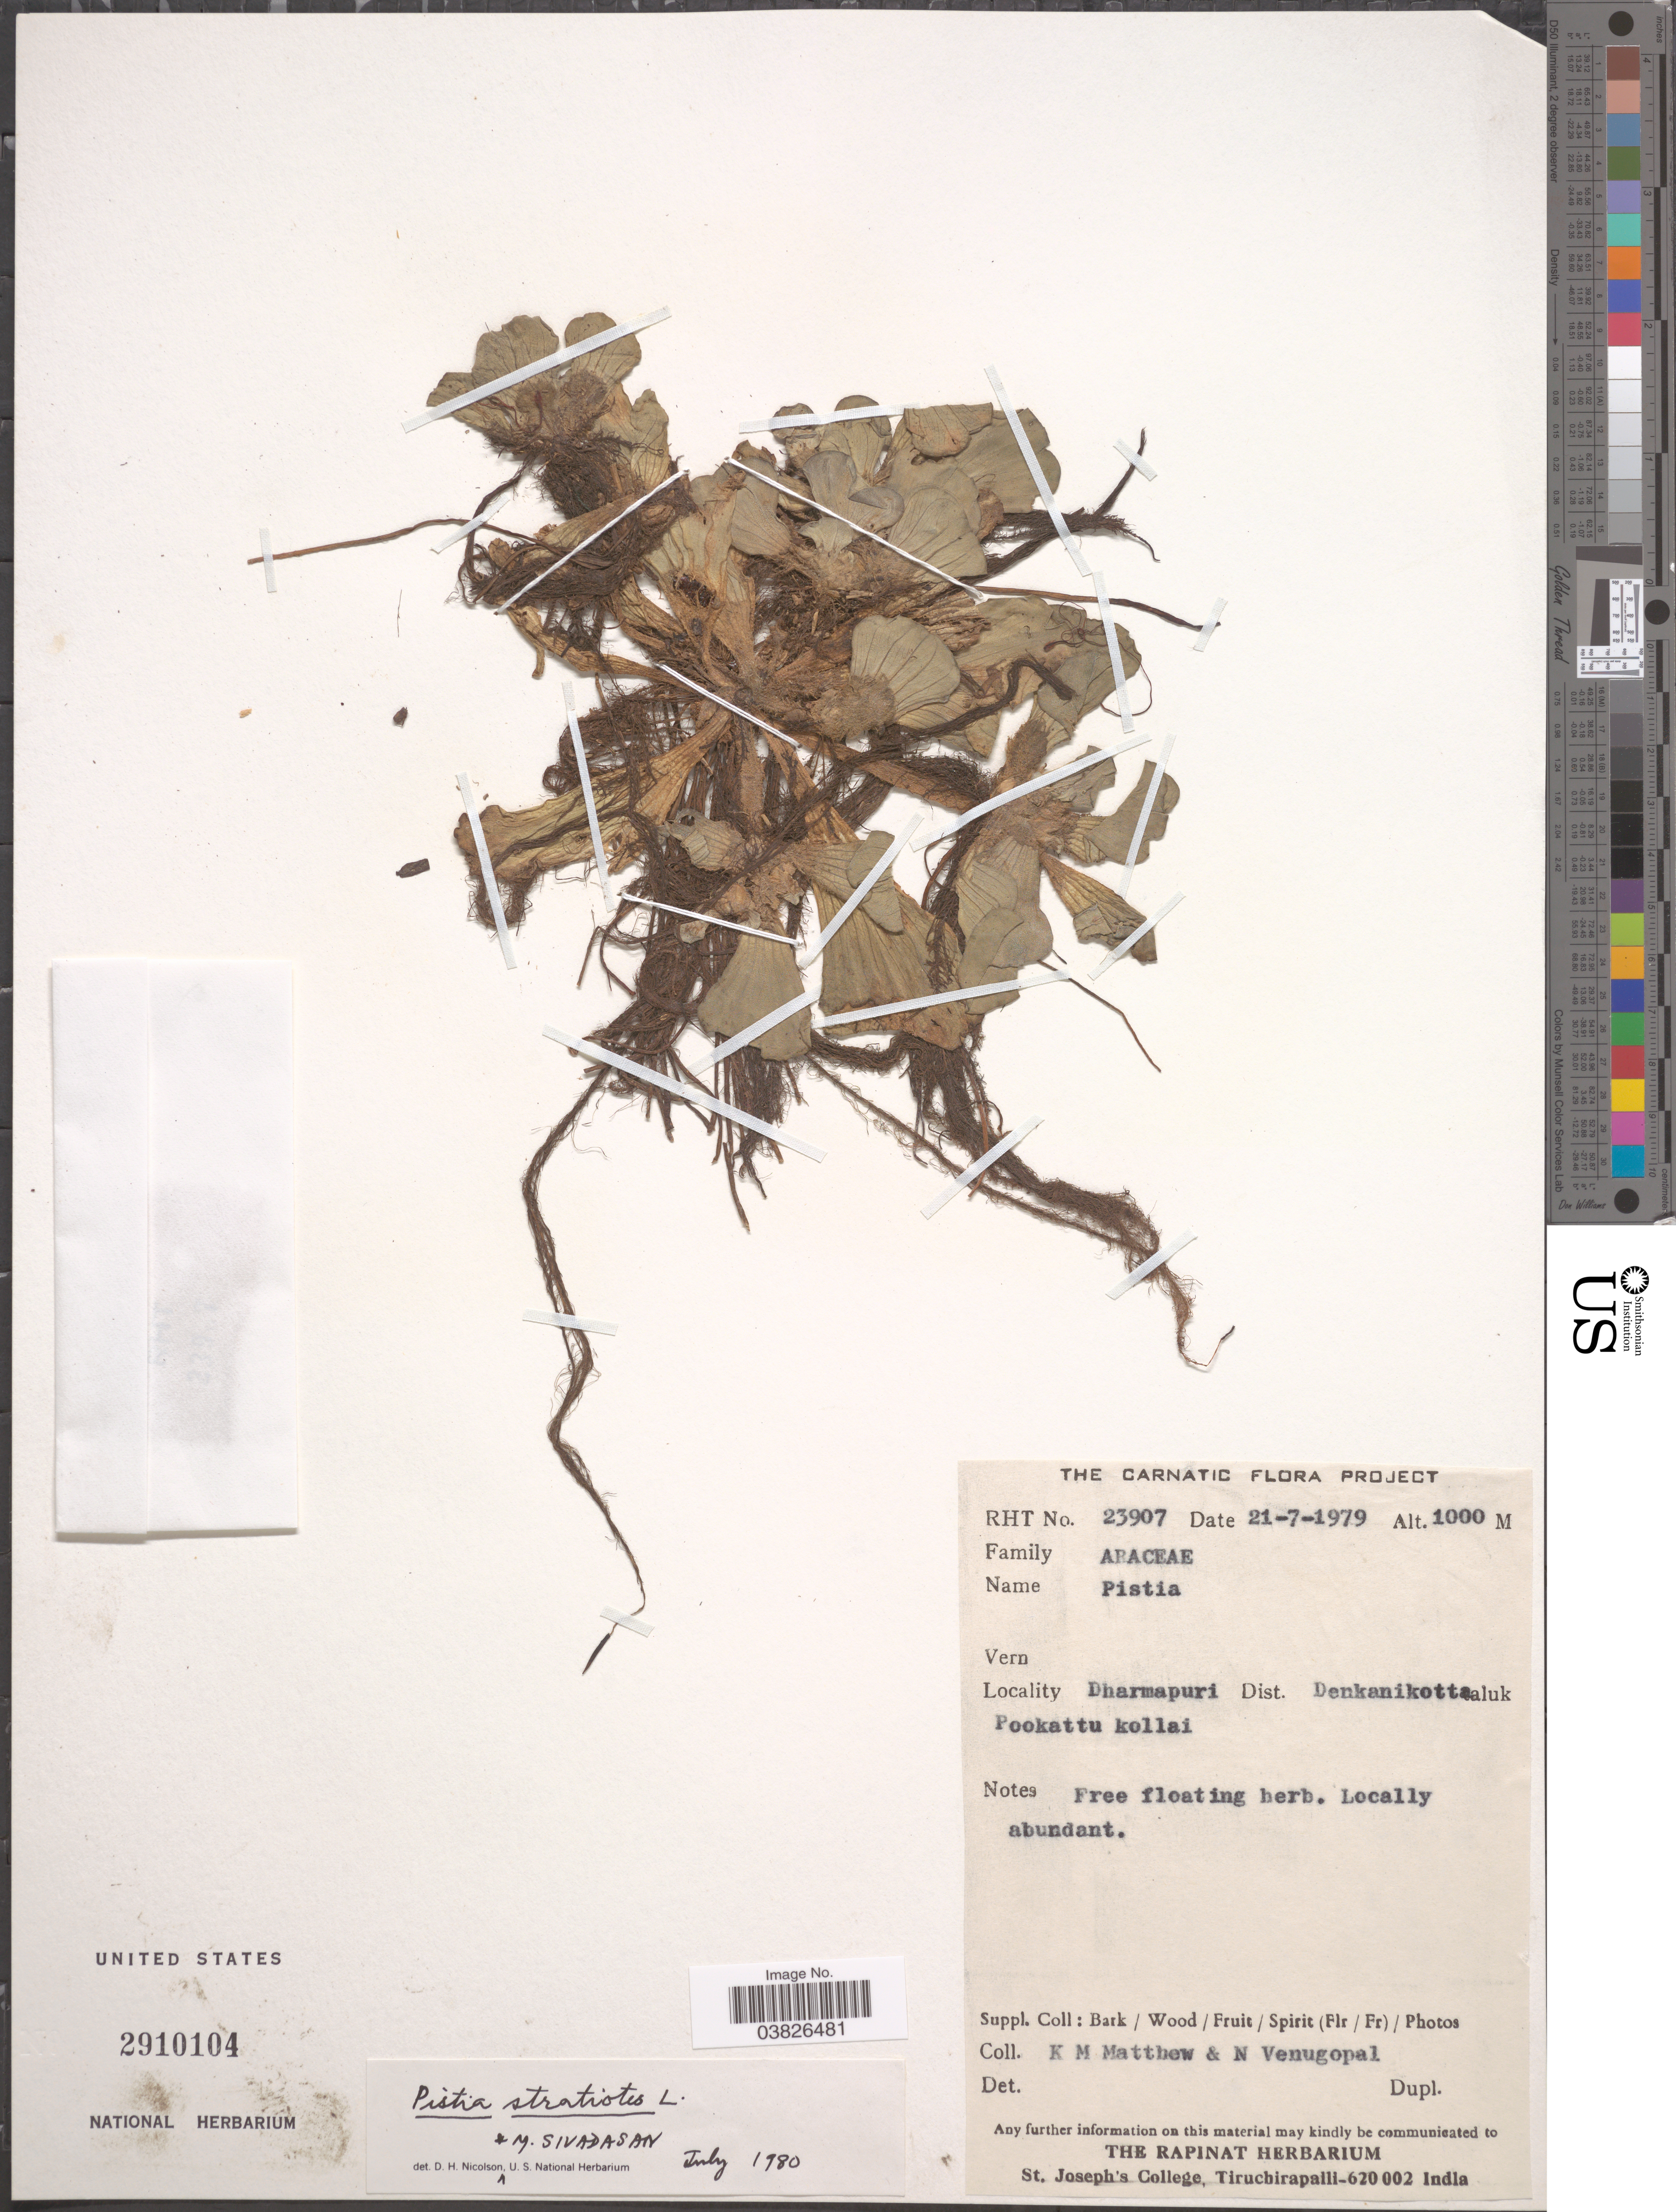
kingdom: Plantae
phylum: Tracheophyta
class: Liliopsida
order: Alismatales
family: Araceae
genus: Pistia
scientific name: Pistia stratiotes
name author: L.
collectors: K. M. Matthew & N. Venugopal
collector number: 23907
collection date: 1979-07-21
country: India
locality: Dharmapuri. Dist. Denkanikotta [illegible text]luk. Pookkattu kollai.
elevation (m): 1000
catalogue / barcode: US 2910104